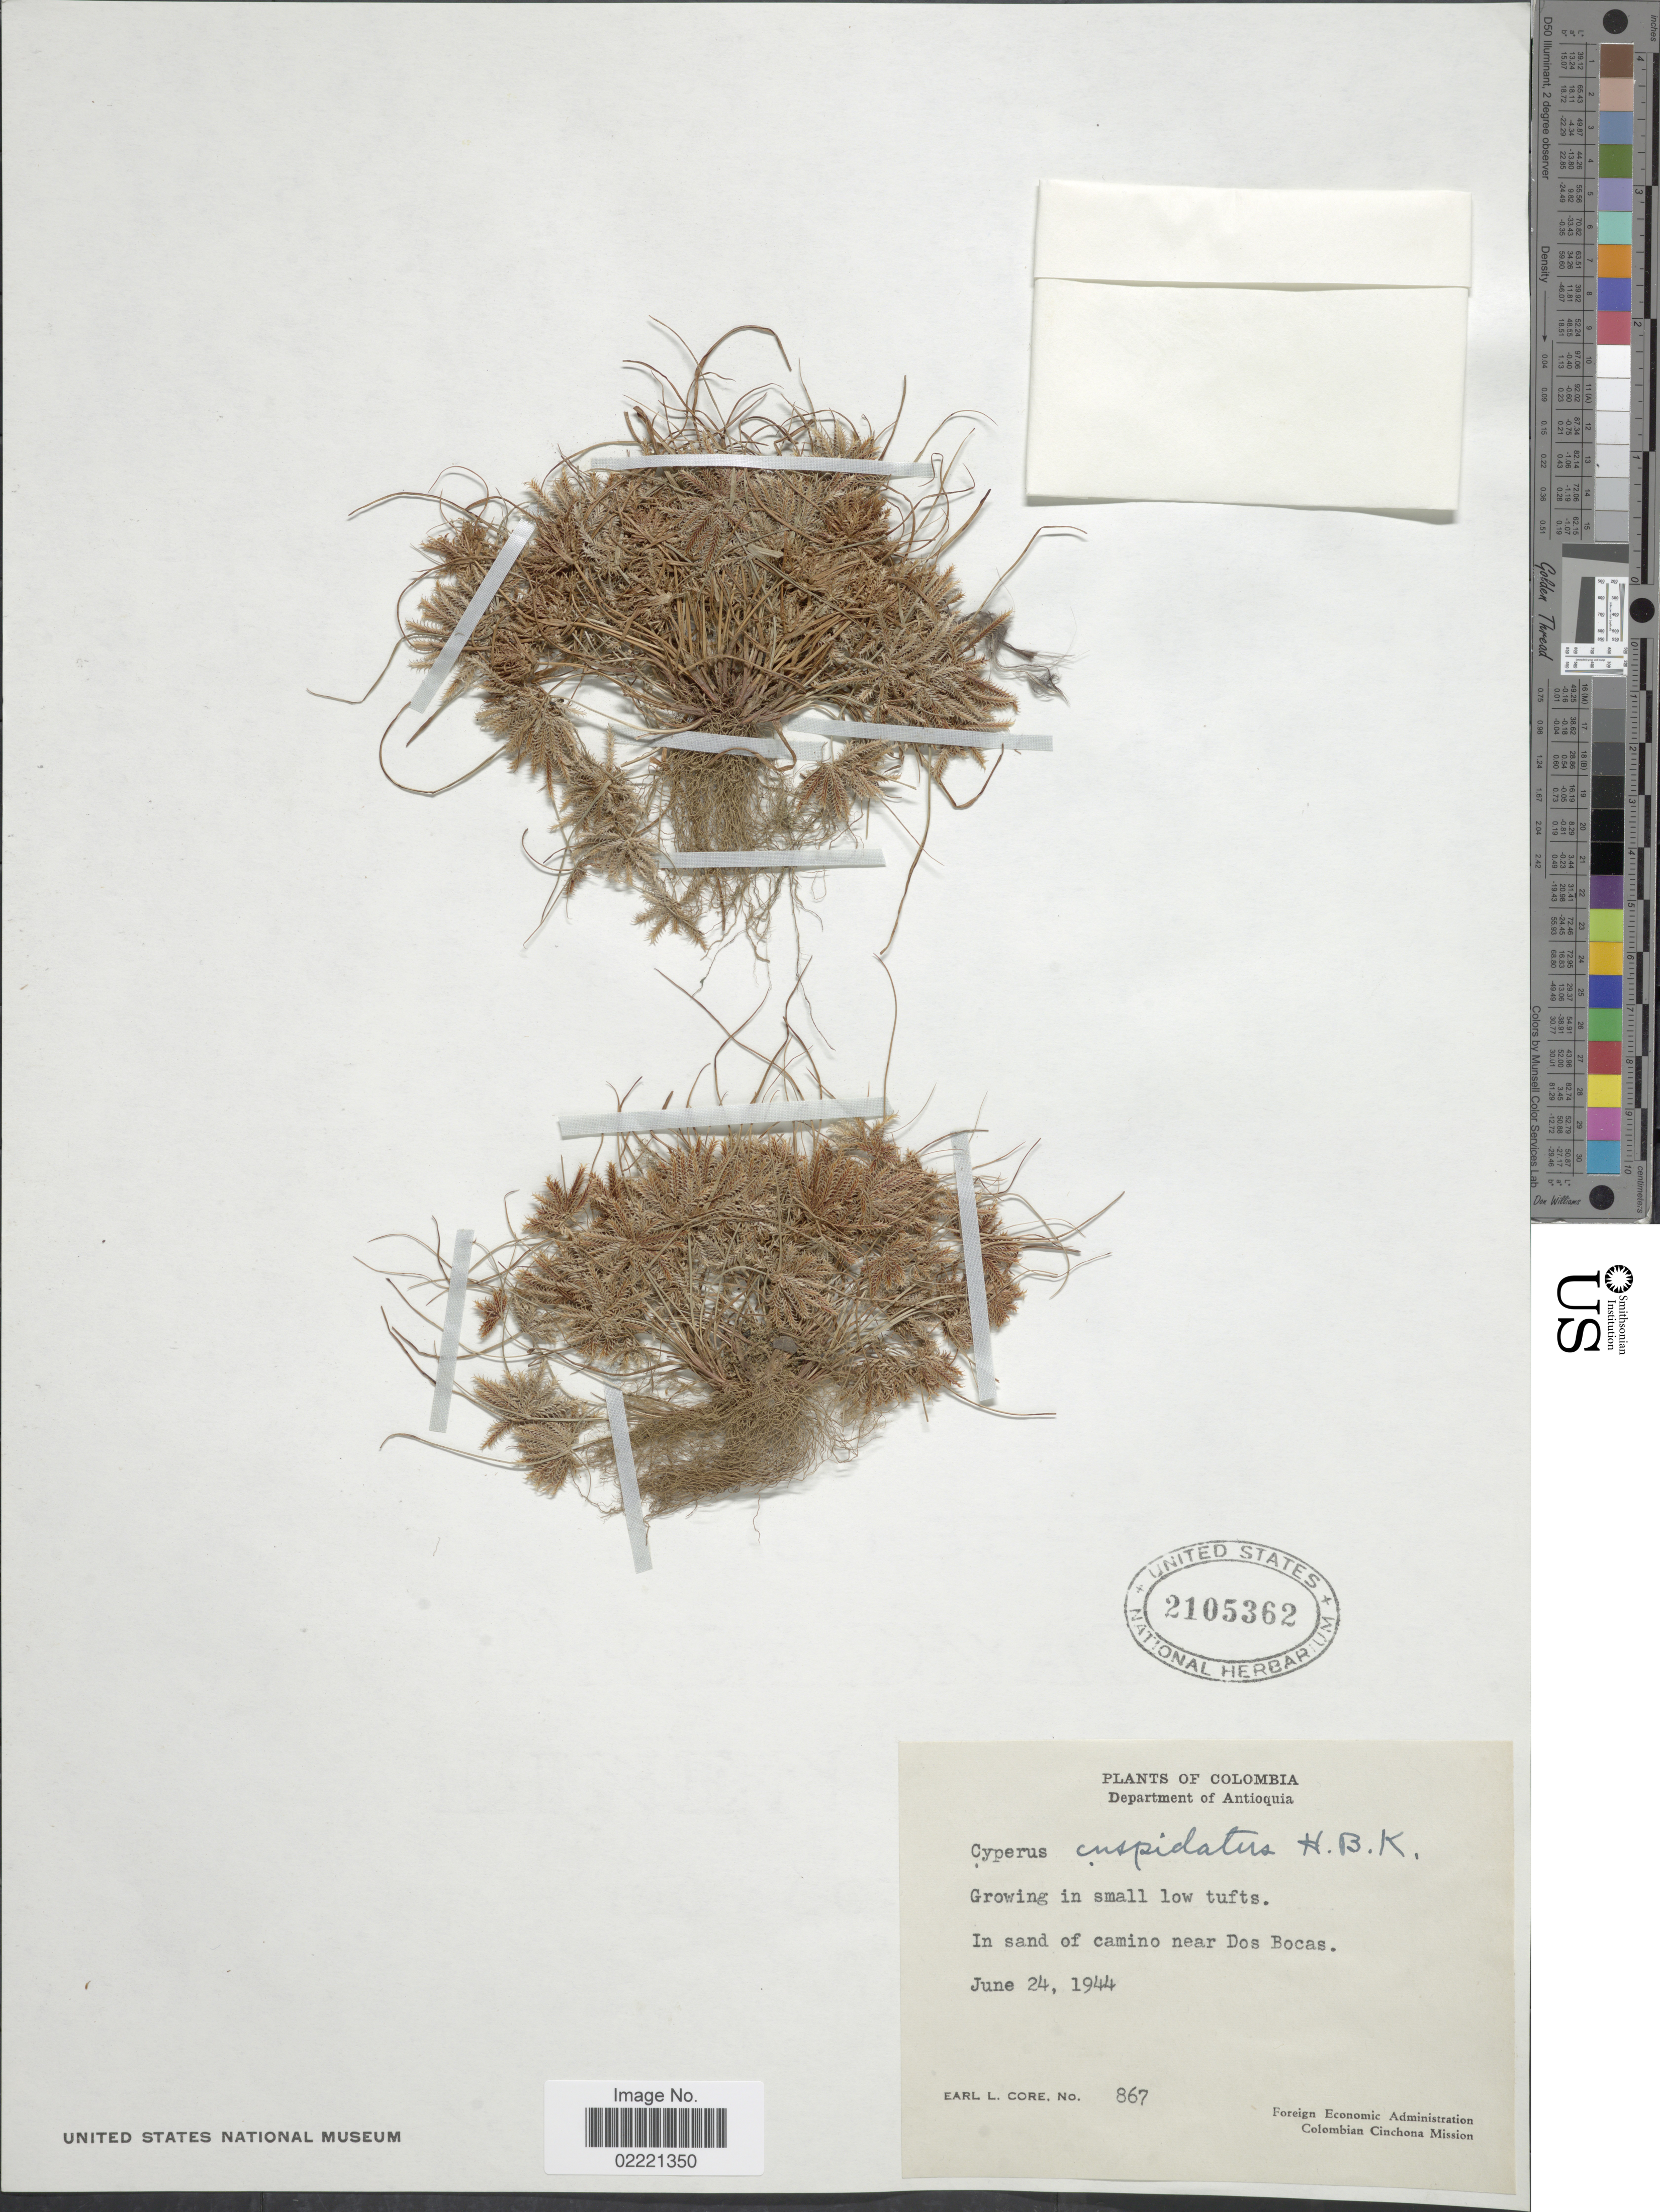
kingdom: Plantae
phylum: Tracheophyta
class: Liliopsida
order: Poales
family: Cyperaceae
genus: Cyperus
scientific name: Cyperus cuspidatus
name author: Kunth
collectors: E. L. Core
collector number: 867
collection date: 1944-06-24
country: Colombia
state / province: Antioquia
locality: Growing in small low tufts, in sand of camino near Dos Bocas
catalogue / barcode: US 2105362